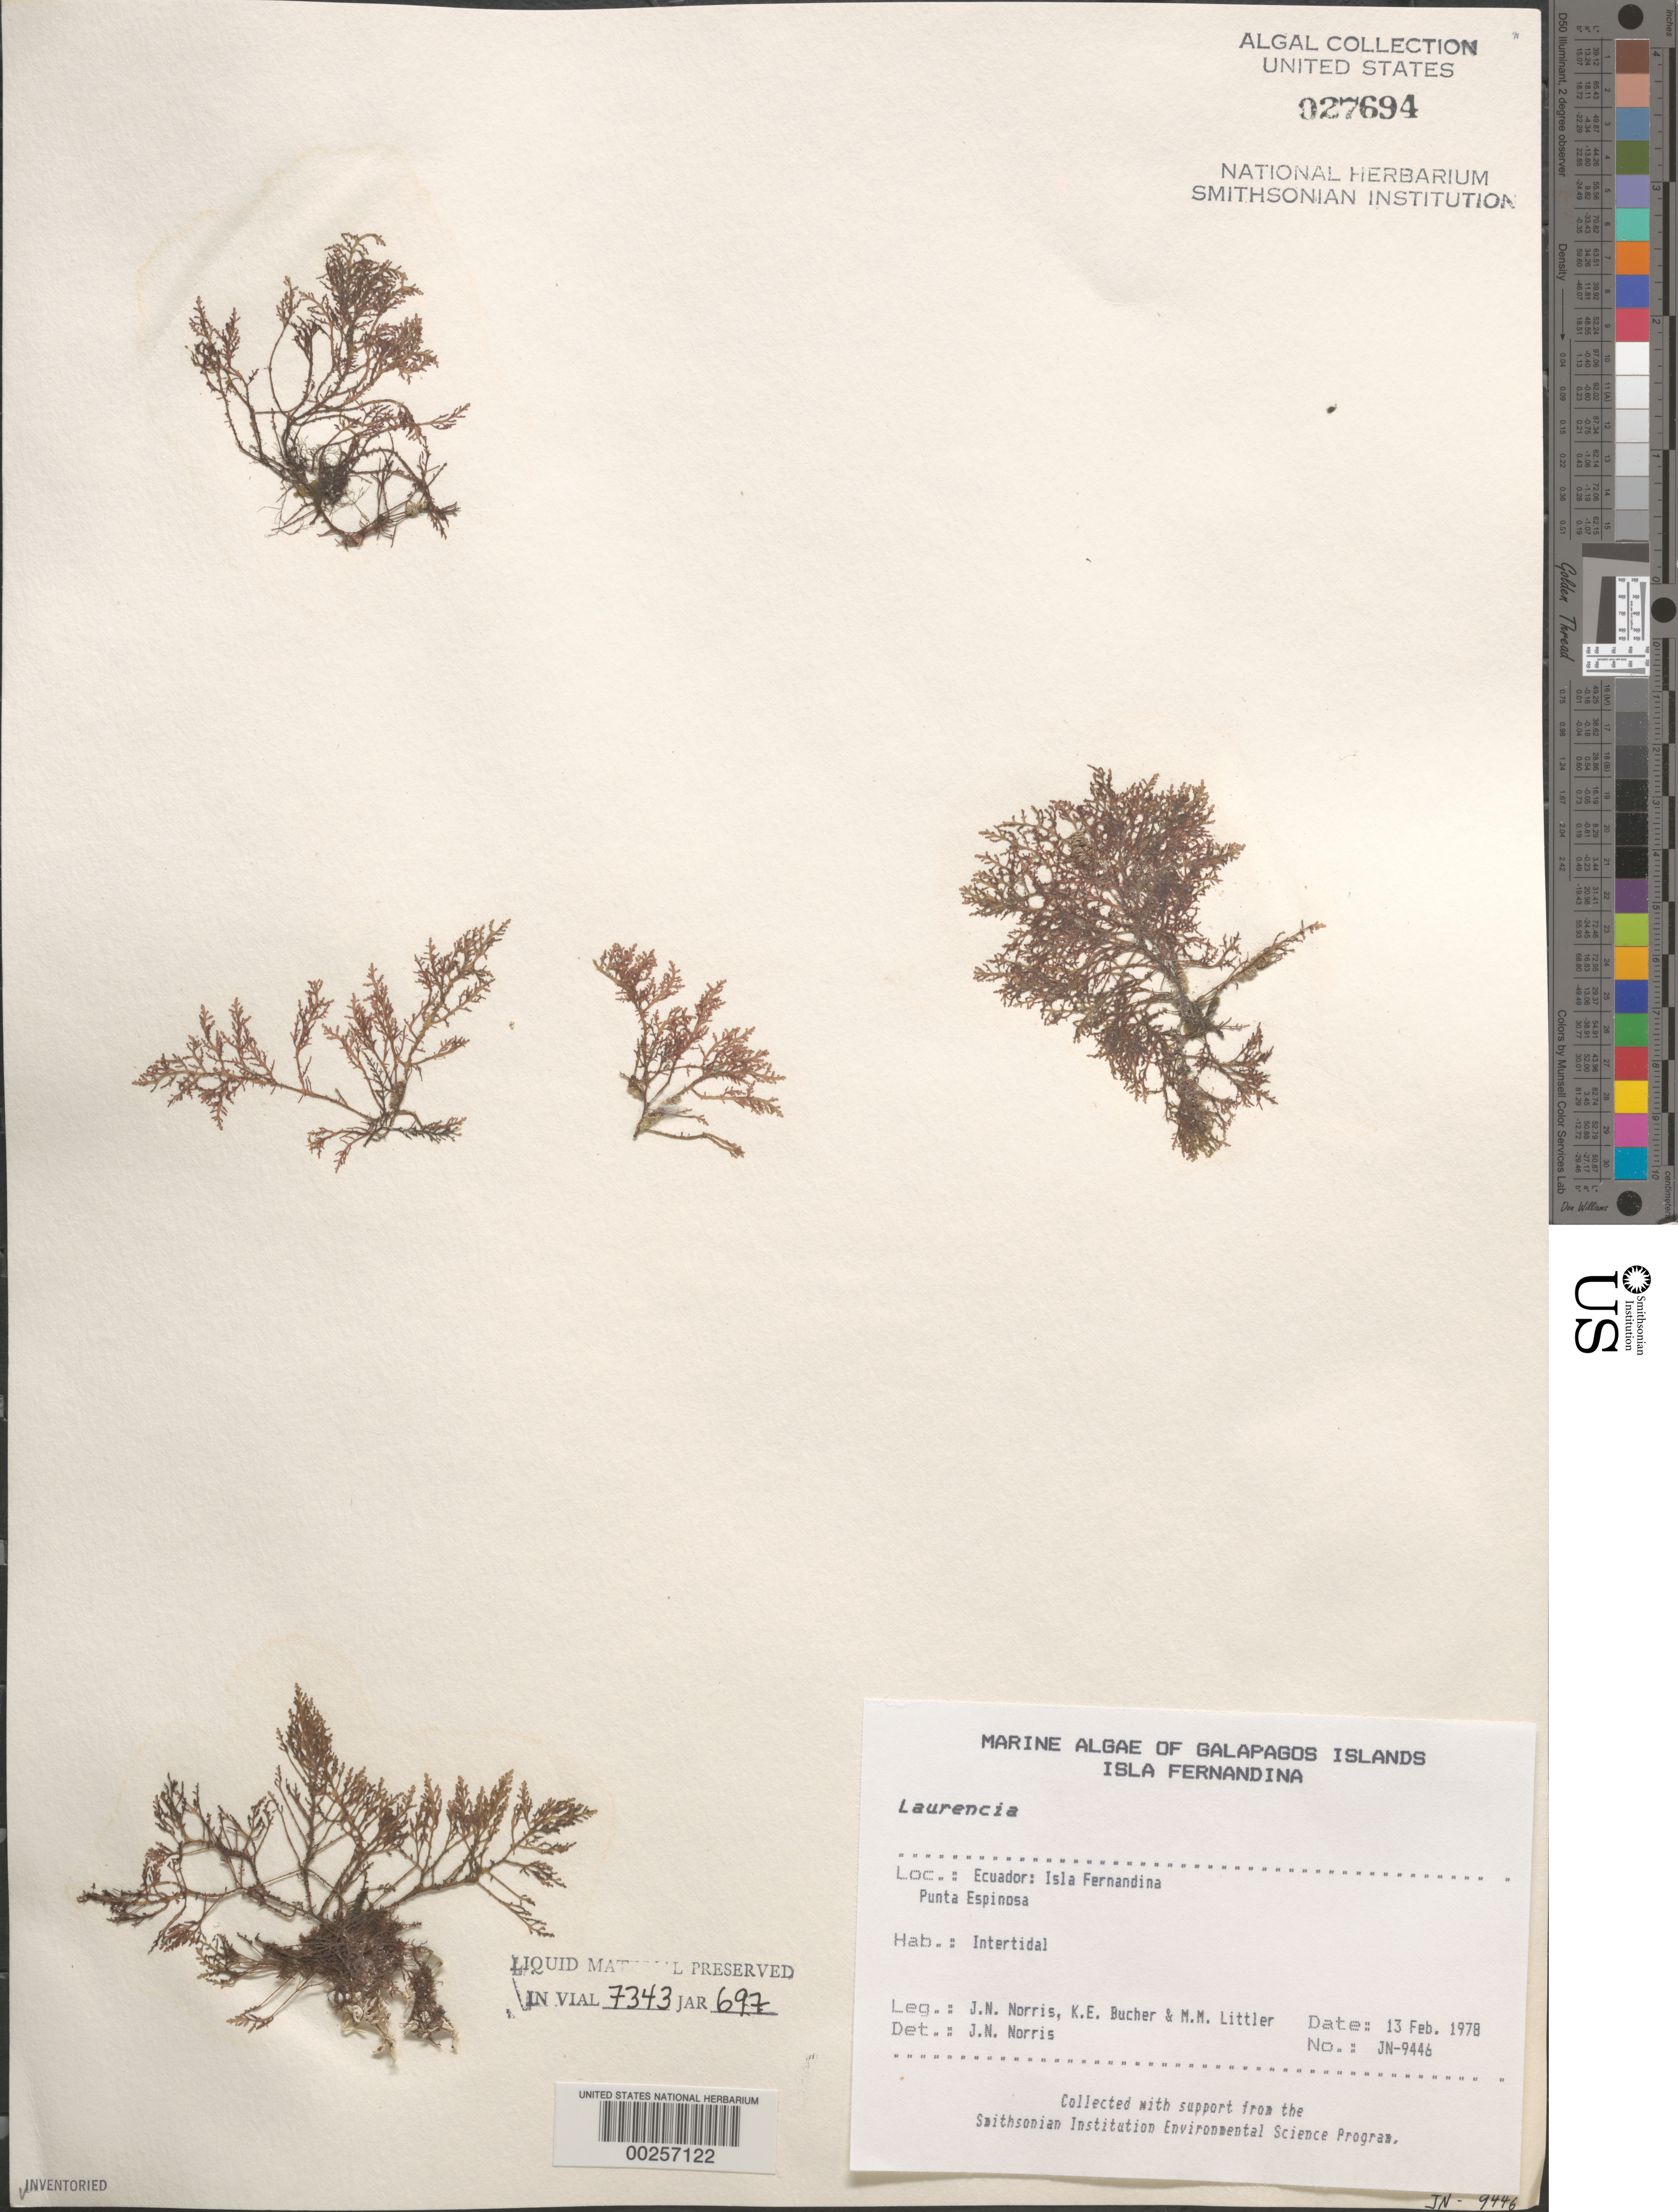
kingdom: Plantae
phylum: Rhodophyta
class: Florideophyceae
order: Ceramiales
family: Rhodomelaceae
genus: Laurencia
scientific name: Laurencia sp.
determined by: Norris, James N.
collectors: J. N. Norris, K. E. Bucher & M. M. Littler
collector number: JN-9446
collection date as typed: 13 Feb 1978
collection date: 1978-02-13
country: Ecuador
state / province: Colón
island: Fernandina [Narborough]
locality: Punta Espinosa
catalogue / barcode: US 27694